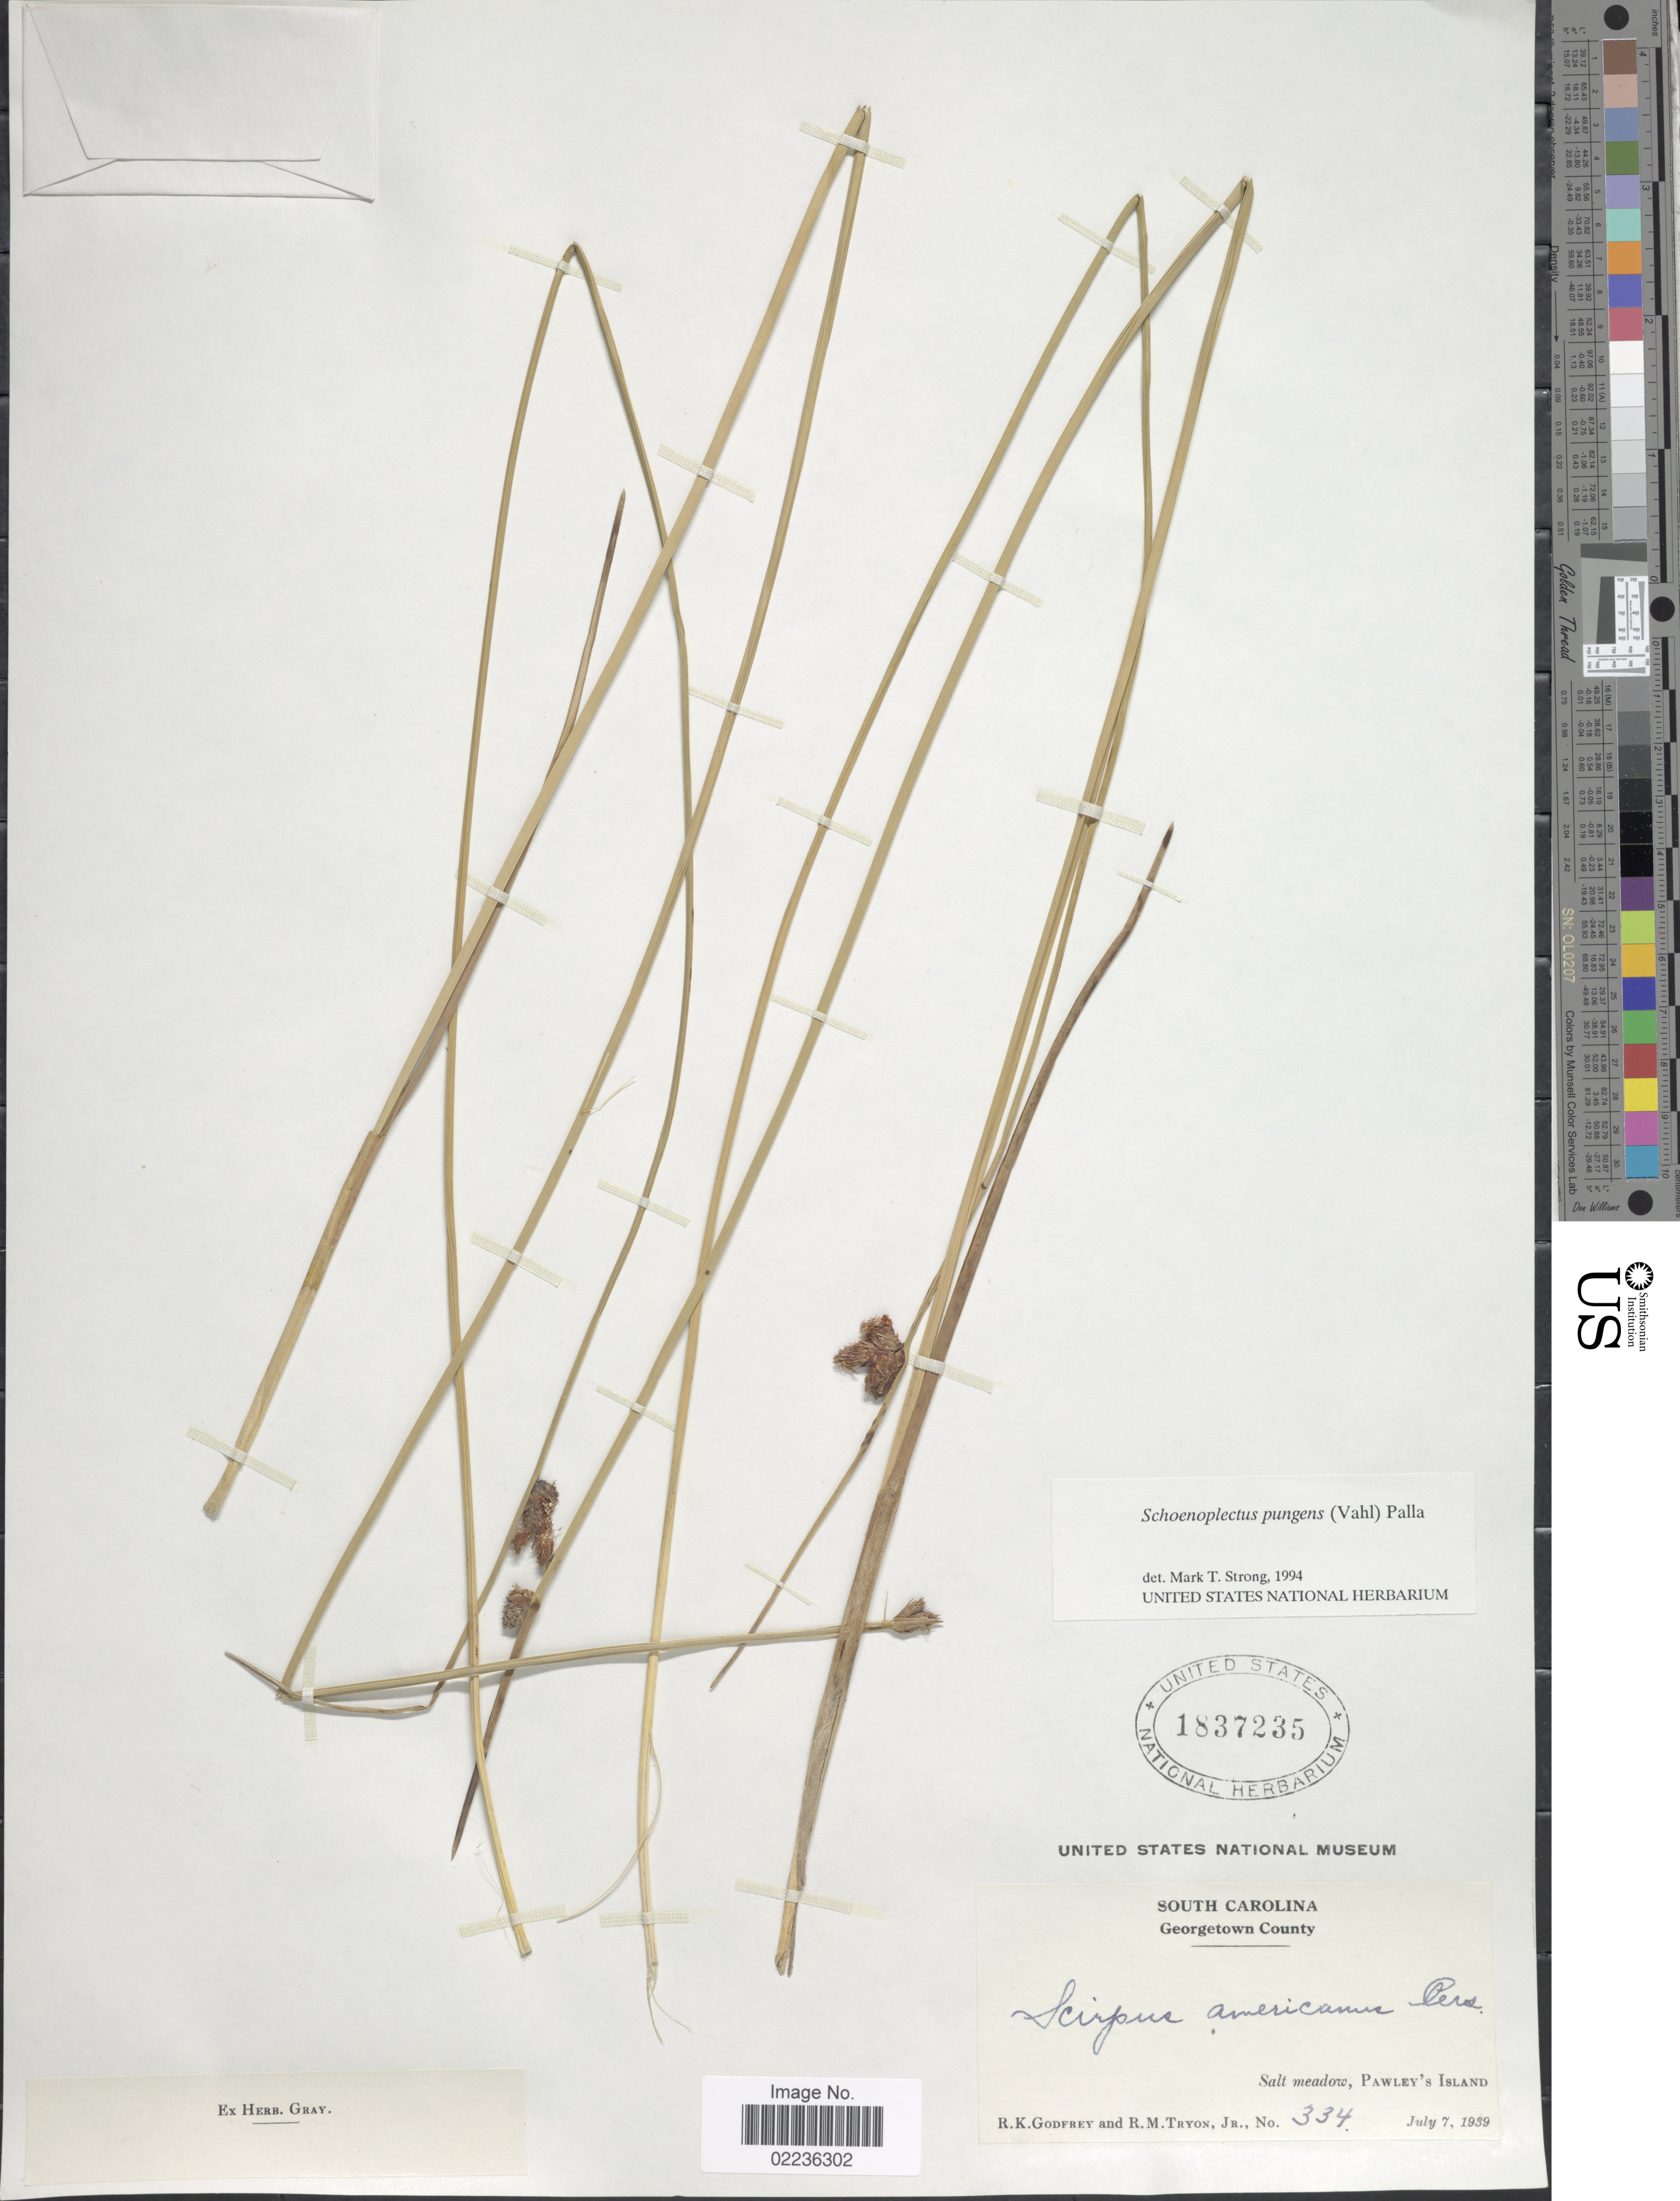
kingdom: Plantae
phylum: Tracheophyta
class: Liliopsida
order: Poales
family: Cyperaceae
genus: Schoenoplectus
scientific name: Schoenoplectus pungens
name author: (Vahl) Palla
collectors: R. K. Godfrey & R. M. Tryon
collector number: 334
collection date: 1939-07-07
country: United States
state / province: South Carolina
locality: Georgetown County. Salt meadow, Pawley's Island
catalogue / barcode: US 1837235